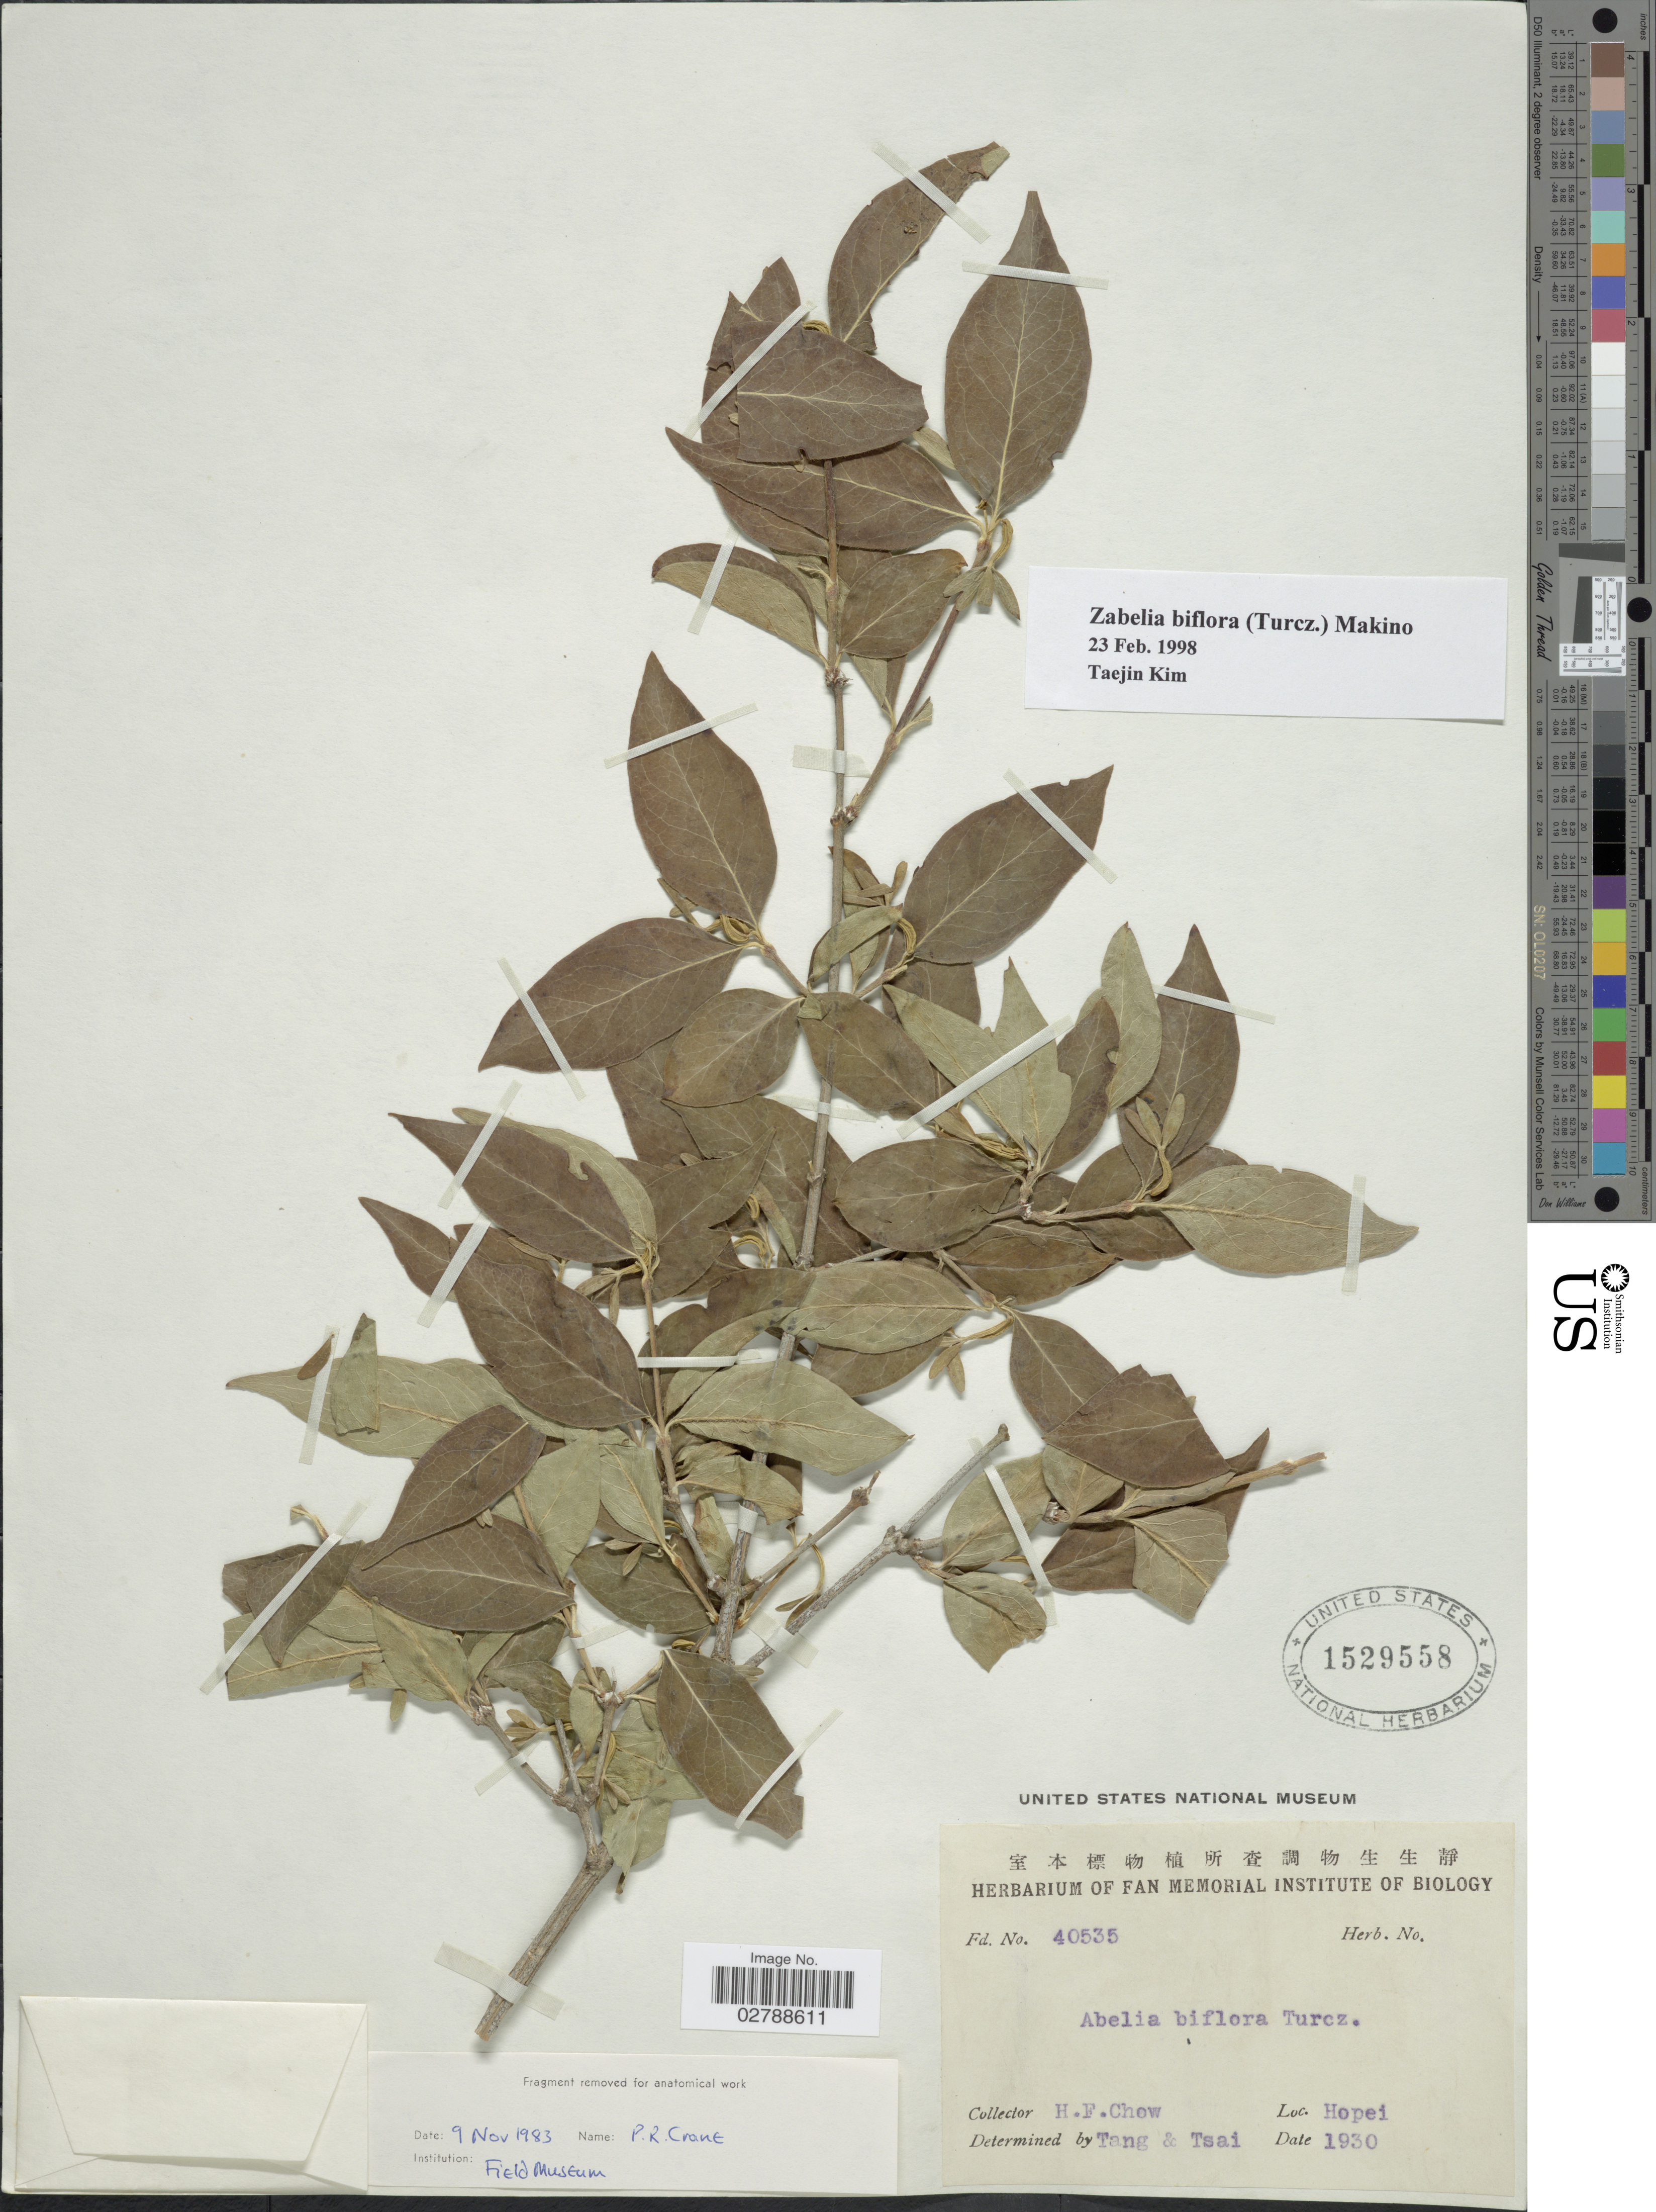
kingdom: Plantae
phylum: Tracheophyta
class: Magnoliopsida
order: Dipsacales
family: Caprifoliaceae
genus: Zabelia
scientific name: Zabelia biflora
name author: (Turcz.) Makino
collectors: H. Chow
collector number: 40535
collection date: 1930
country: China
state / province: Hebei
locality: Hopei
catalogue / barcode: US 1529558